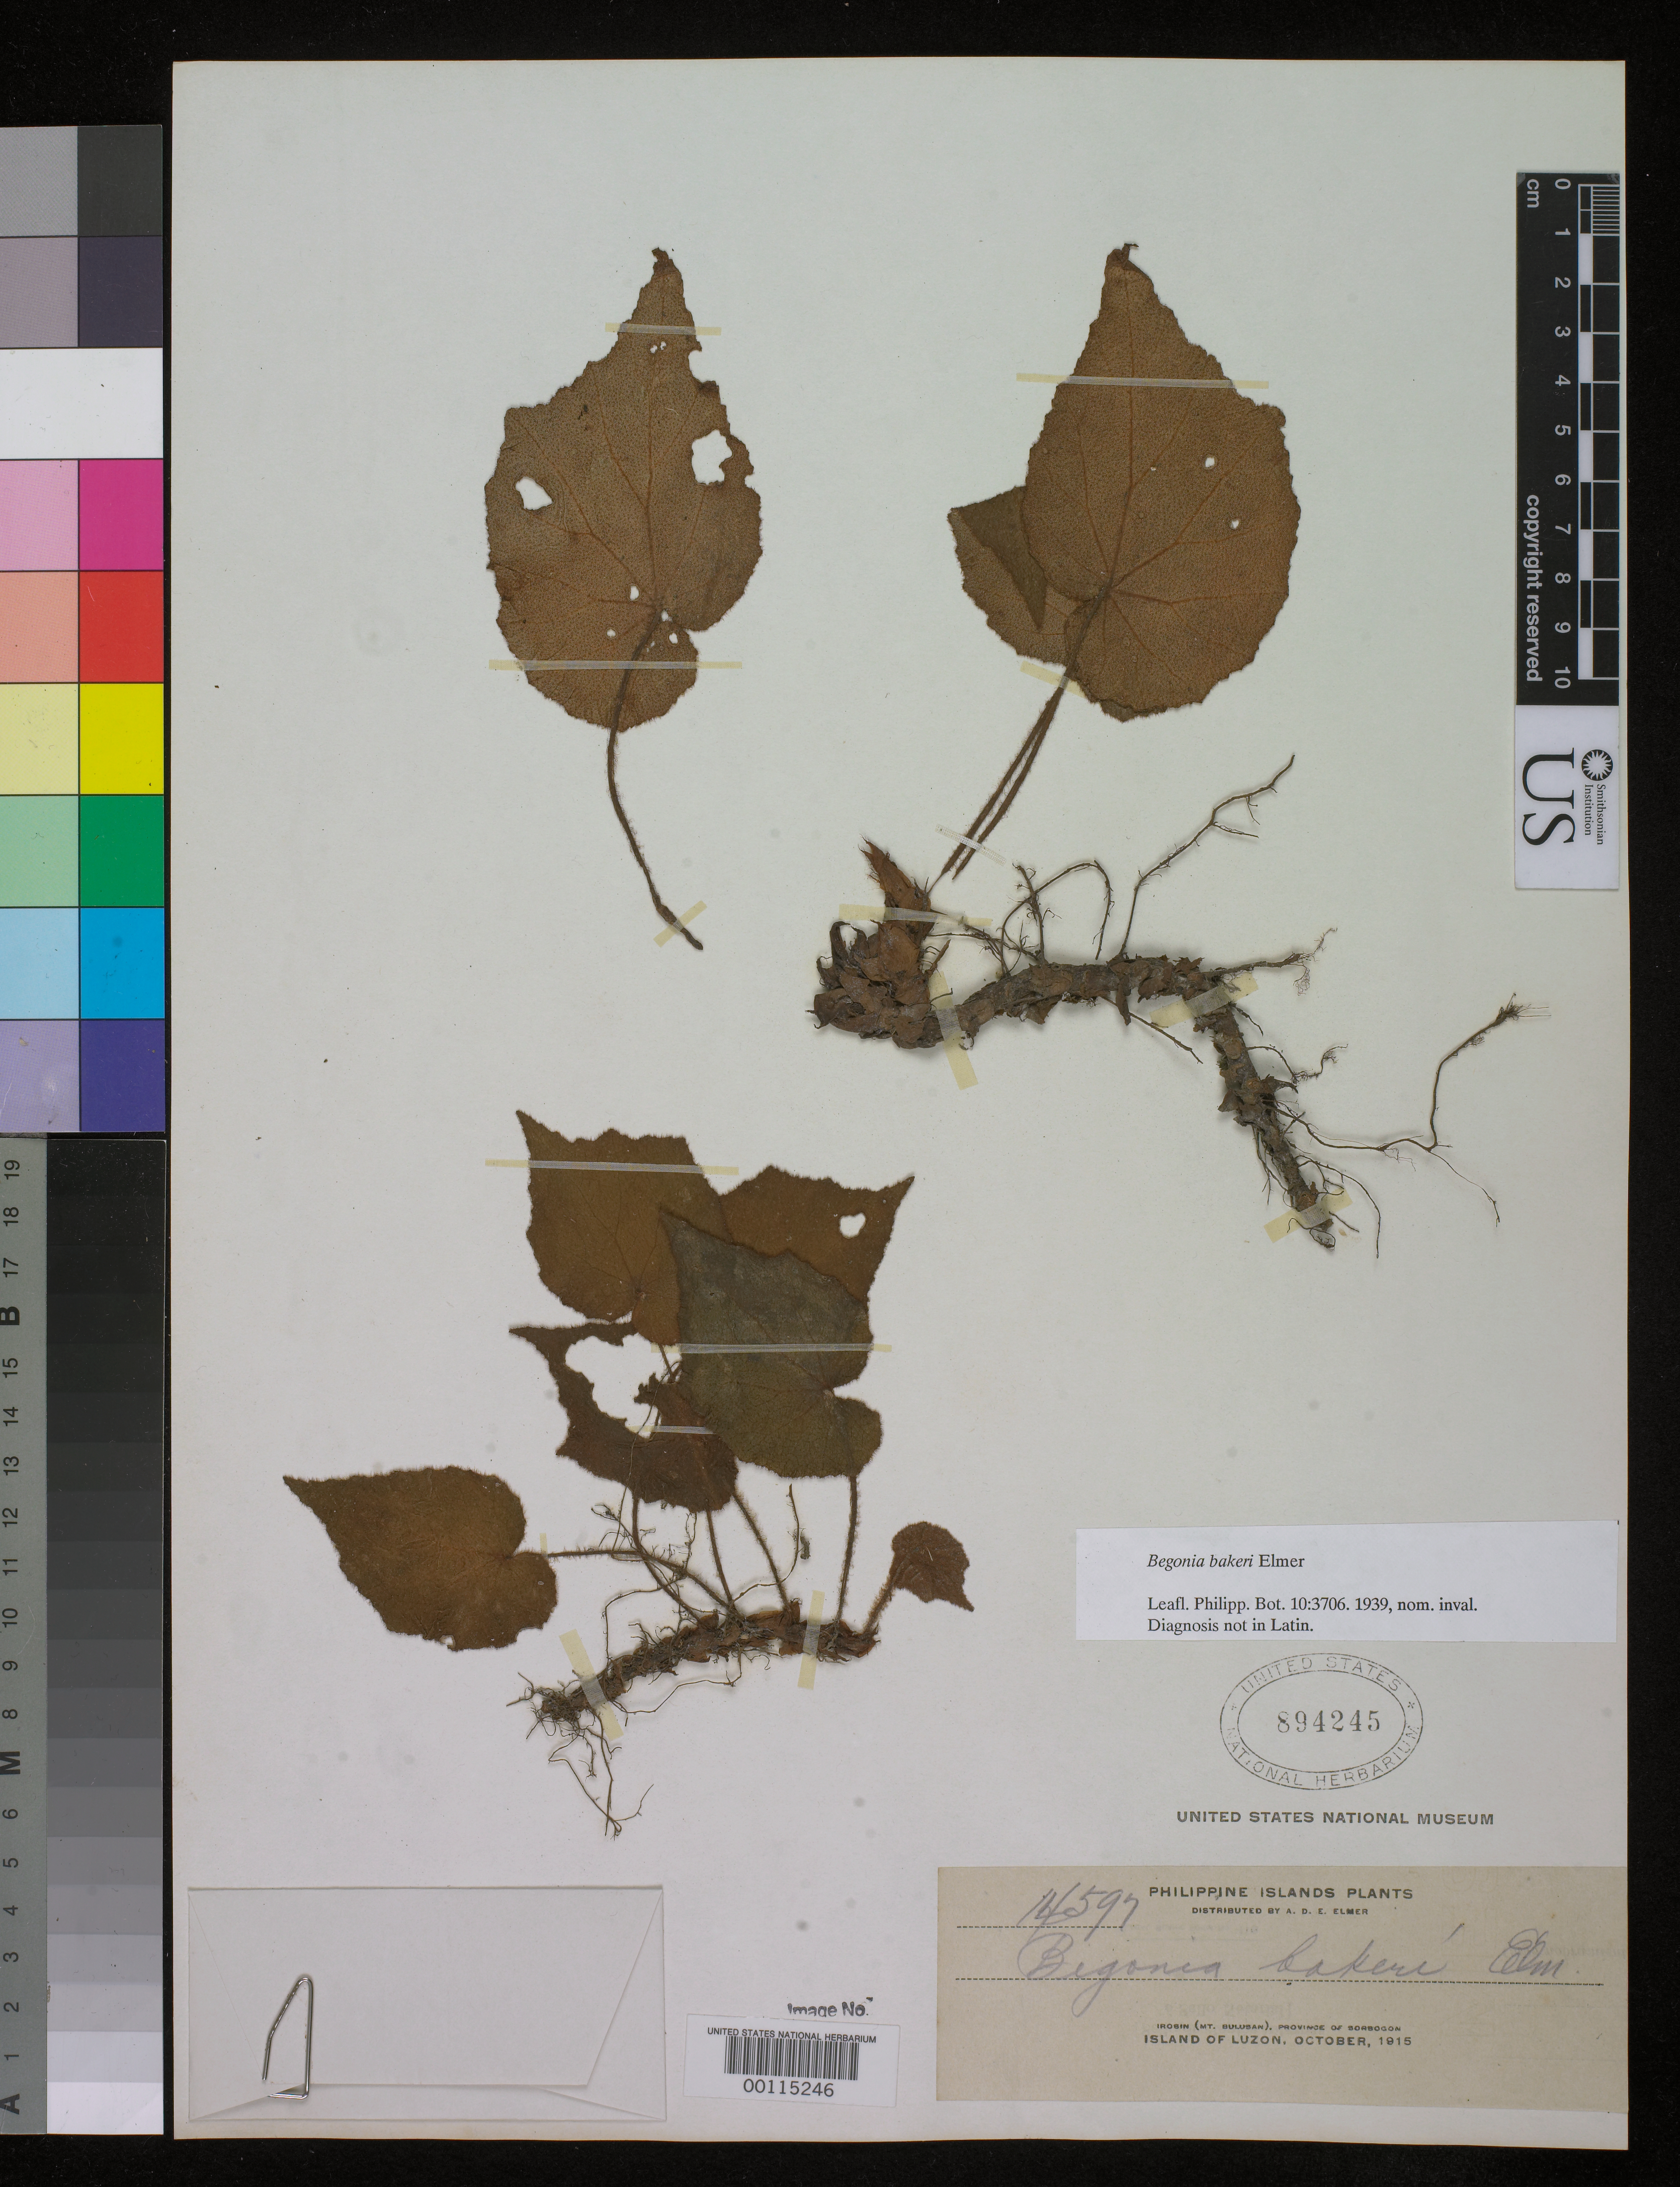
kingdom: Plantae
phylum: Tracheophyta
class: Magnoliopsida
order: Cucurbitales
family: Begoniaceae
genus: Begonia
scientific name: Begonia bakeri Elmer, nom. inval.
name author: Elmer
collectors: A. D. E. Elmer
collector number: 14597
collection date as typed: Oct 1915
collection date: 1915-10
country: Philippines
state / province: Bicol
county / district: Sorsogon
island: Luzon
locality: Irosin (Mt. Bulusan)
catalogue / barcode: US 894245